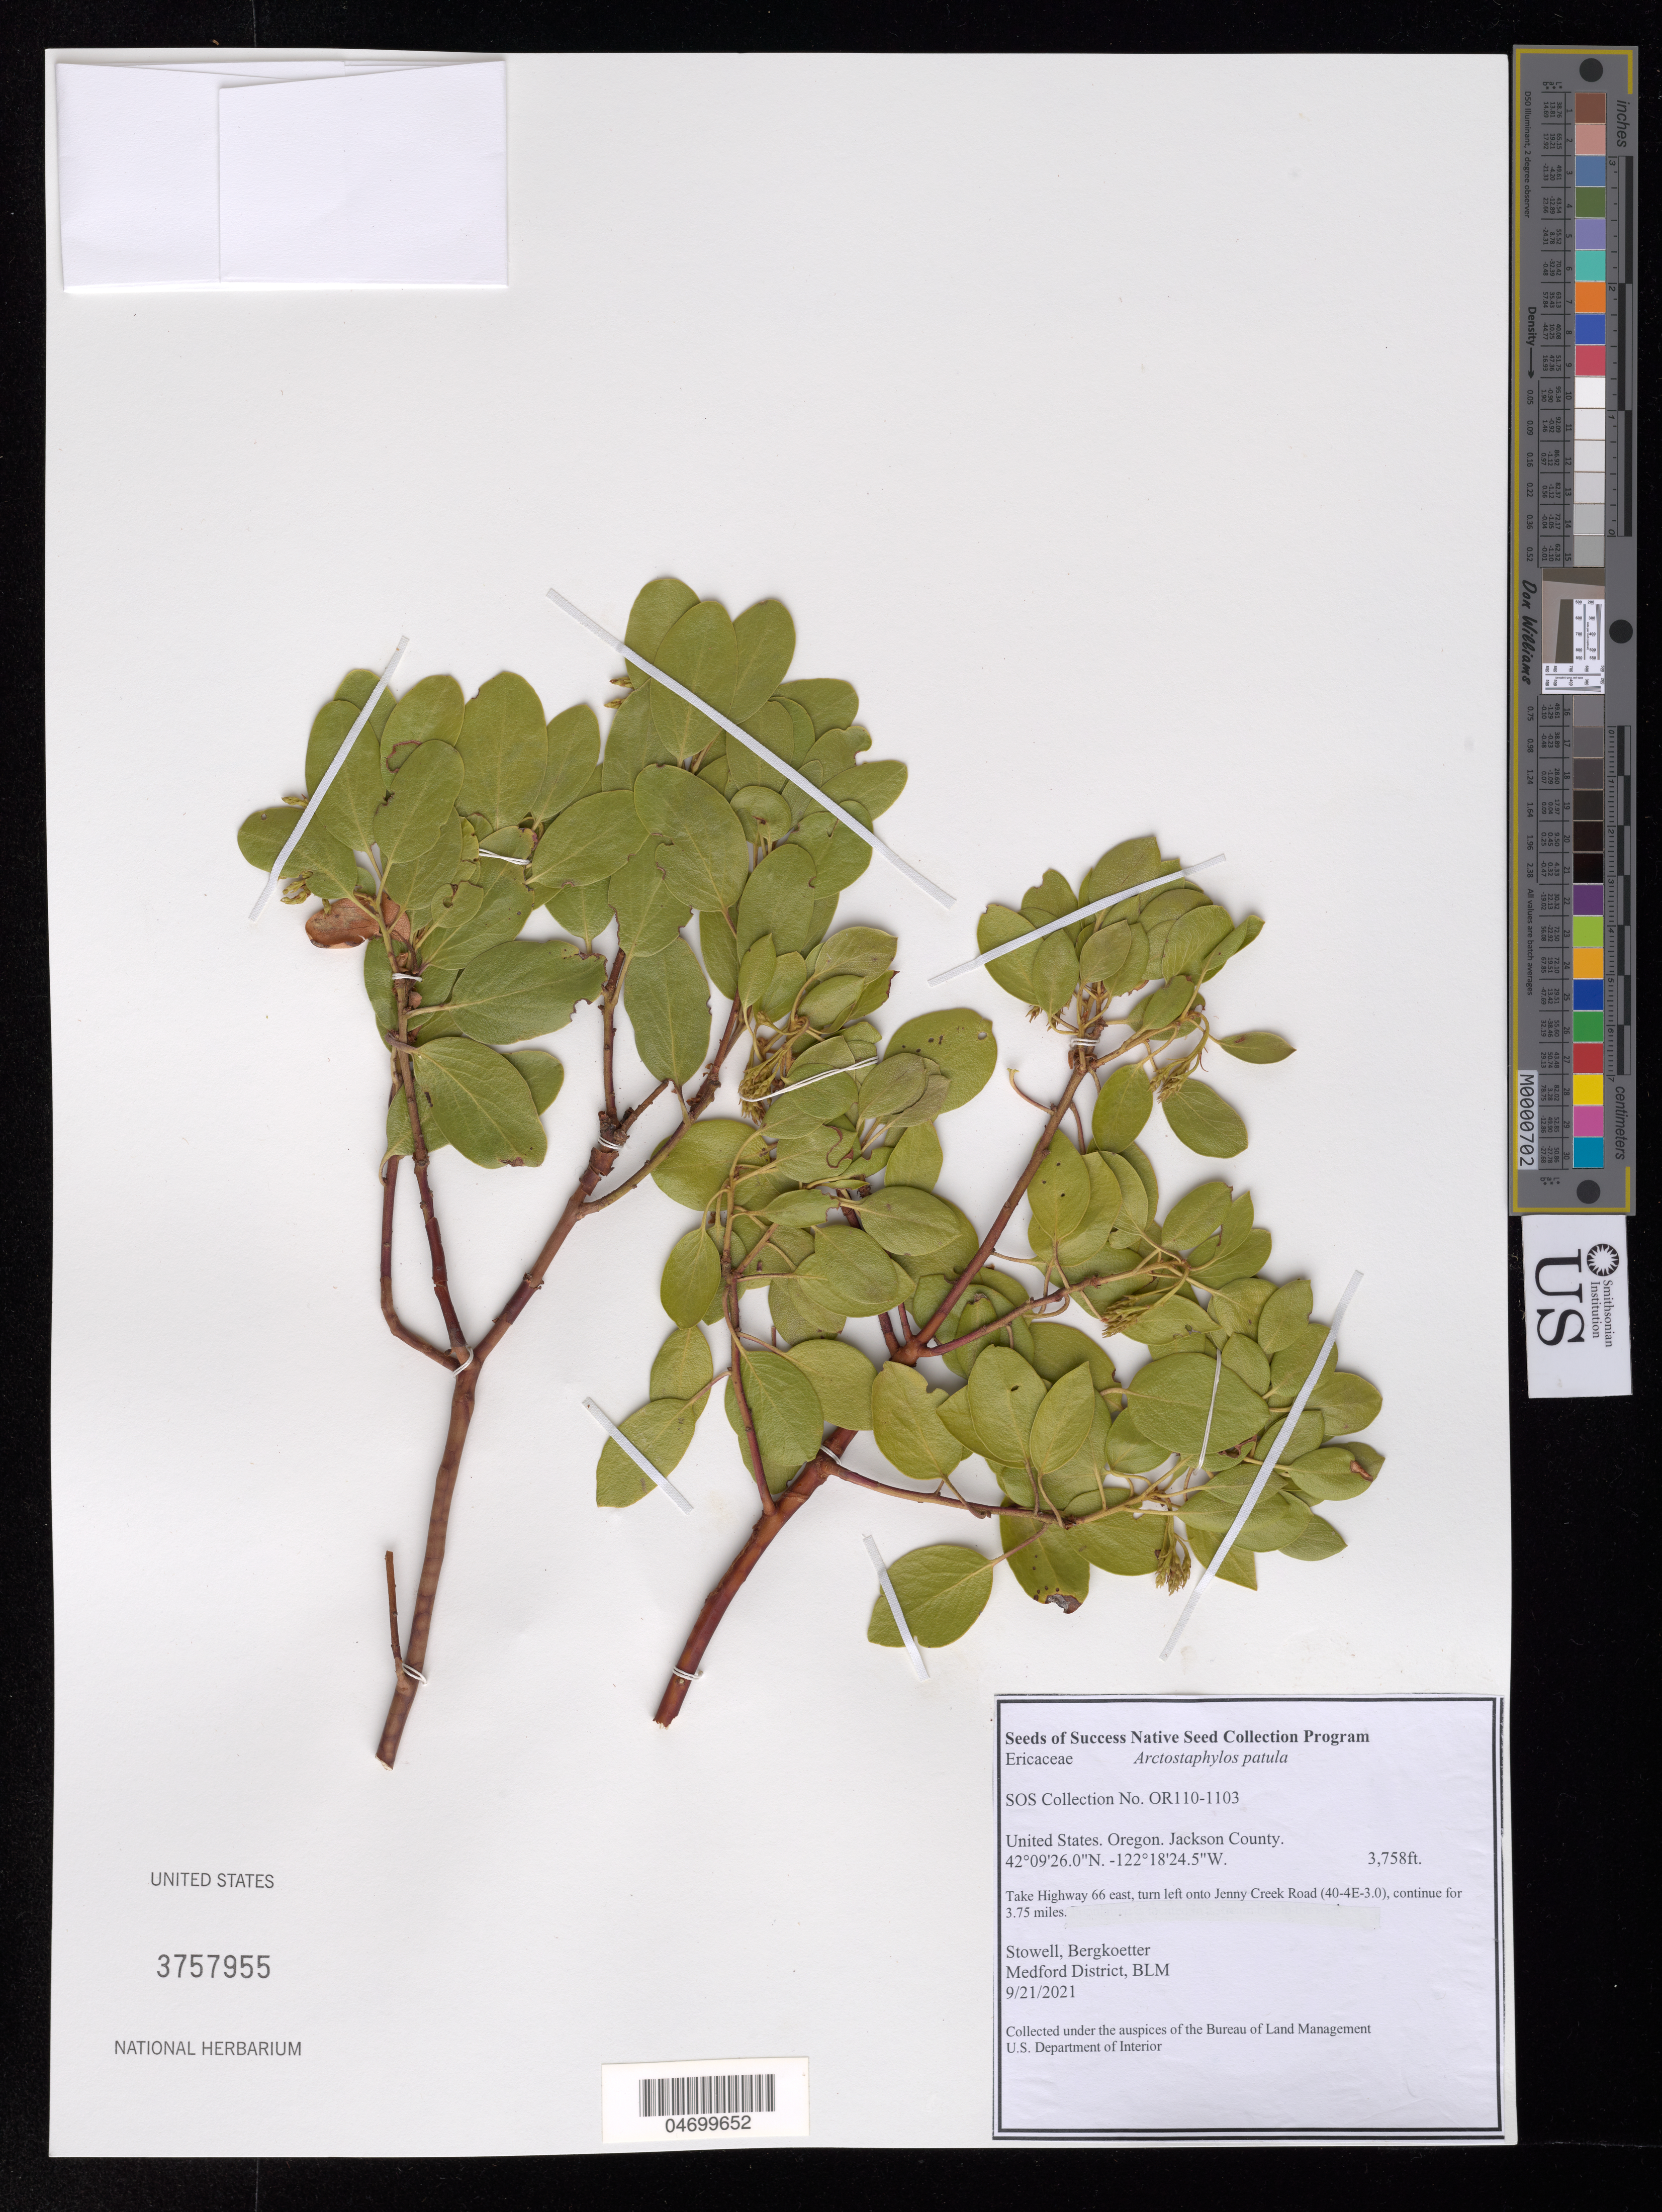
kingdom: Plantae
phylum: Tracheophyta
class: Magnoliopsida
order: Ericales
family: Ericaceae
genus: Arctostaphylos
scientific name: Arctostaphylos patula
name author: Greene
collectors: -. Stowell & -. Bergkoetter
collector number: OR110-1103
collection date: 2021-09-21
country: United States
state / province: Oregon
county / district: Jackson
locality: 3.75 mi. on Jenny Creek Road (40-4E-3.0)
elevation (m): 1145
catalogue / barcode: US 3757955